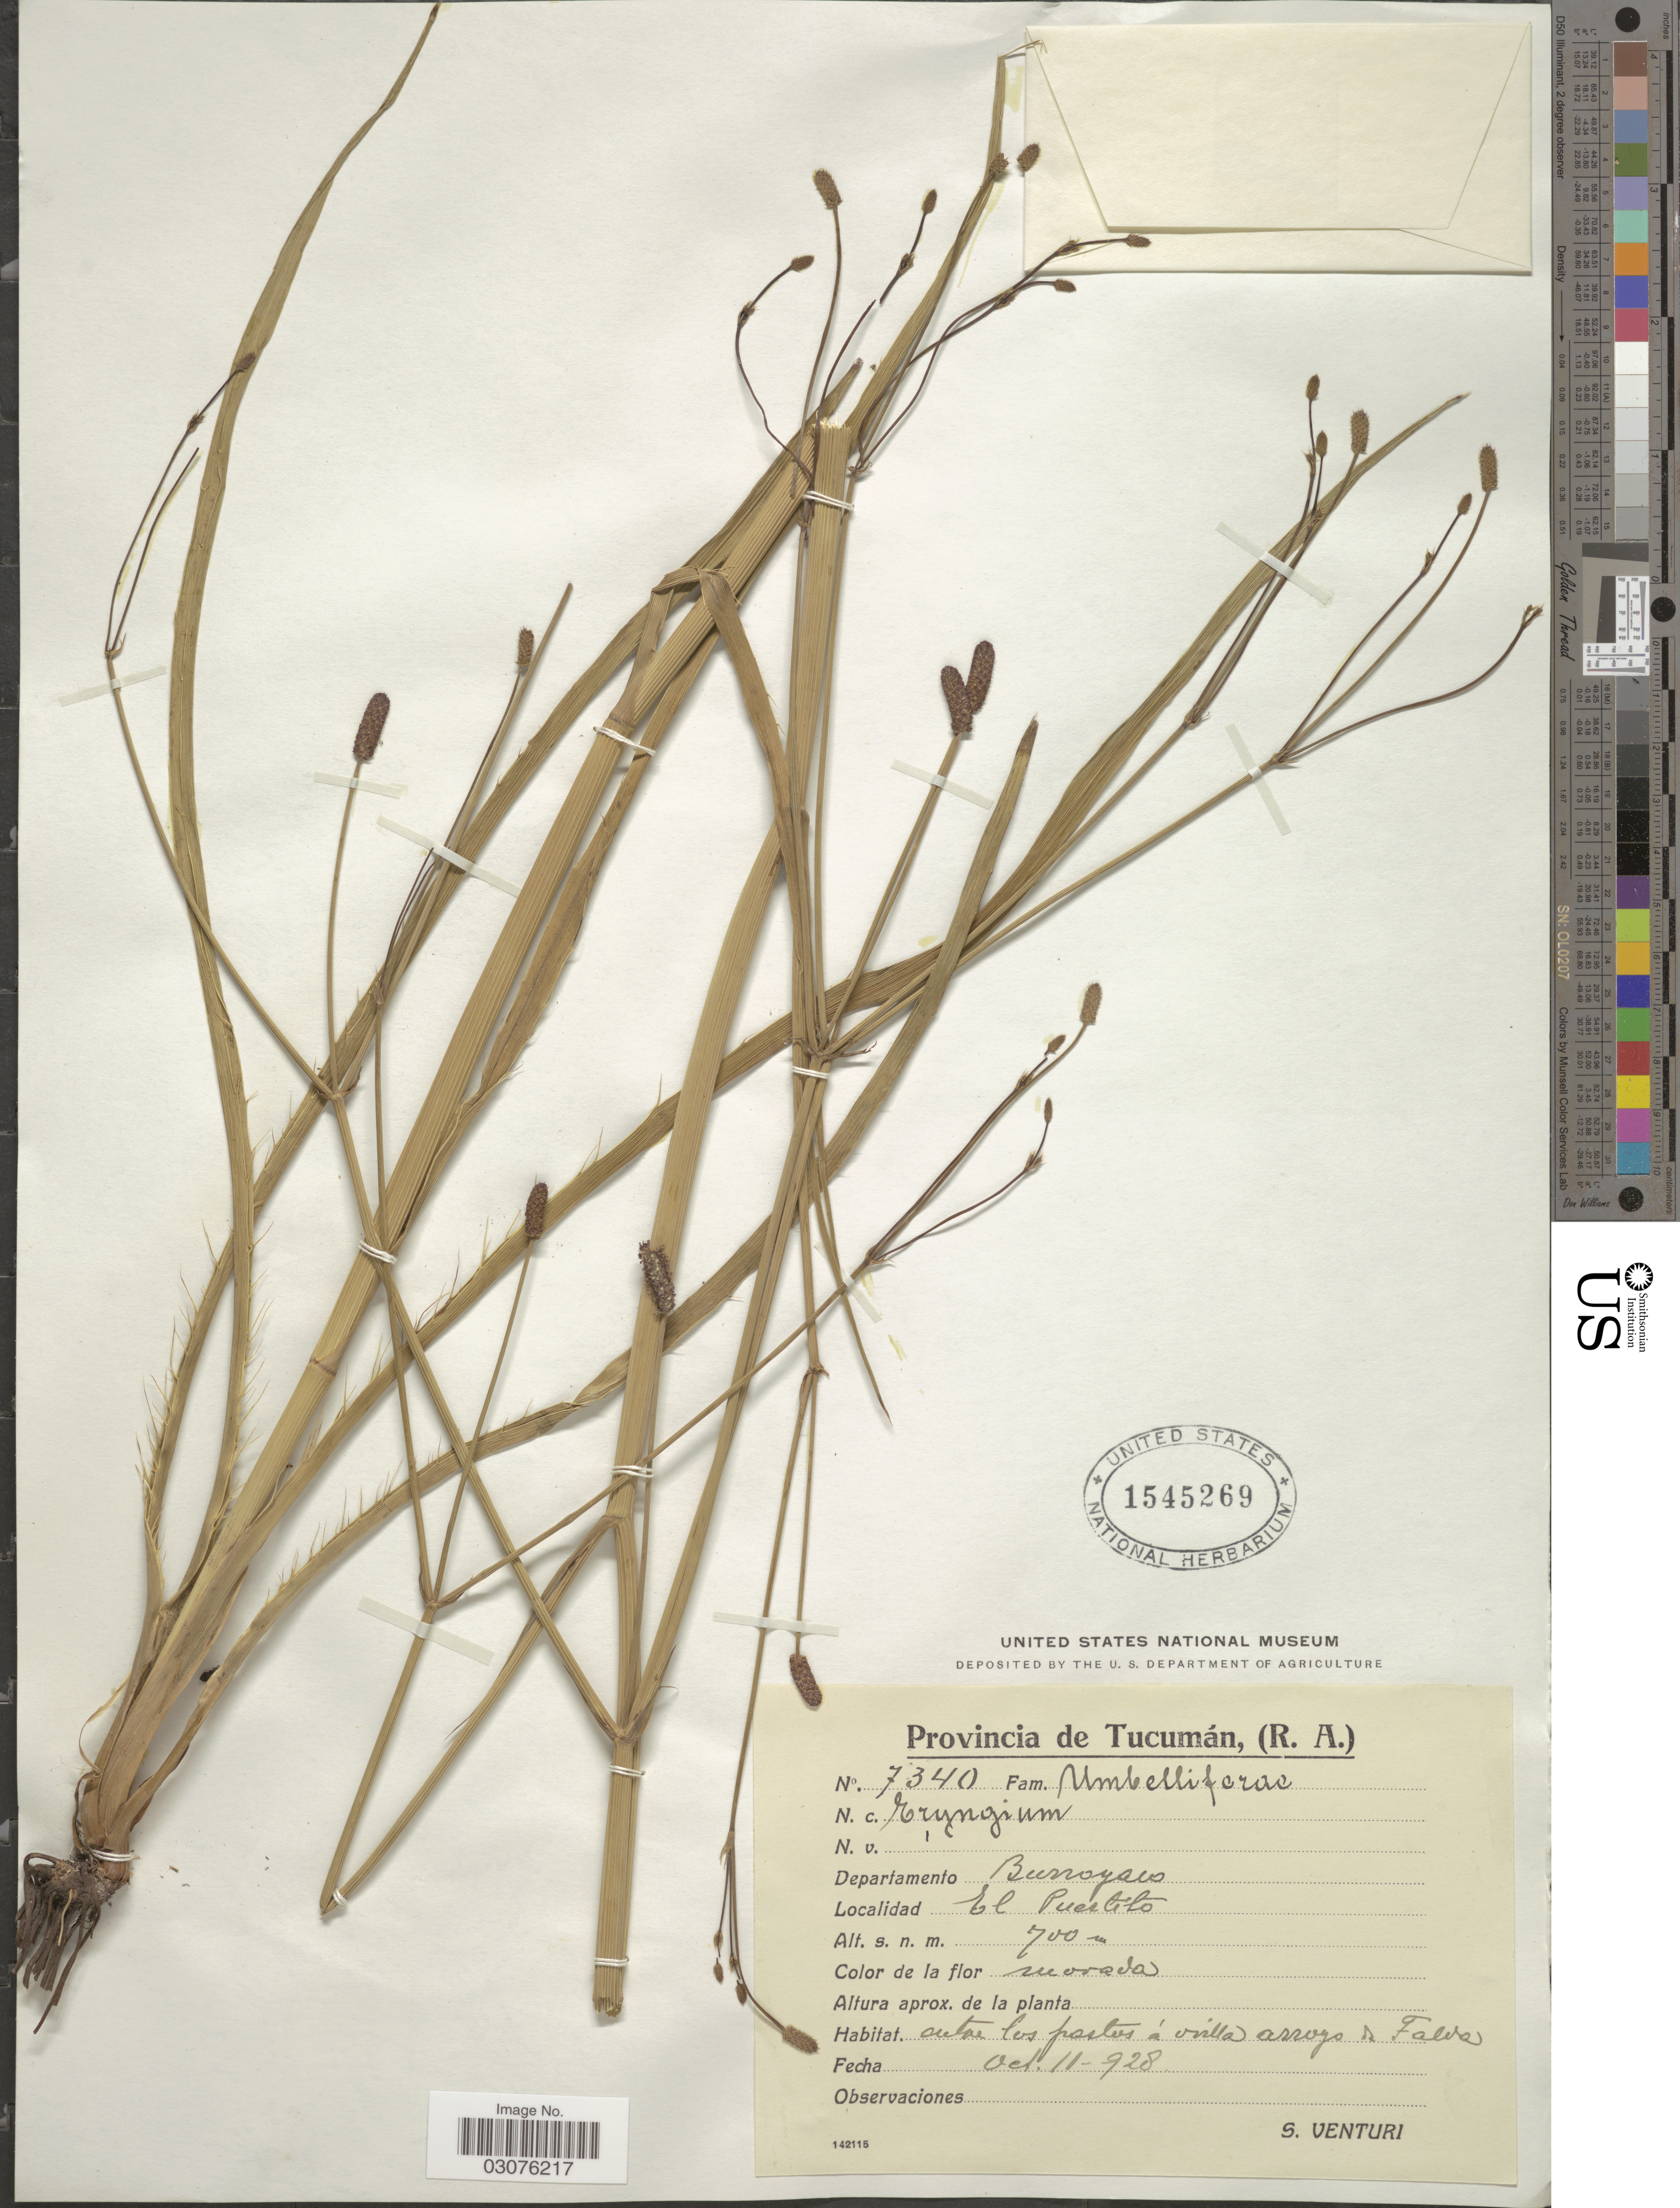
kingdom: Plantae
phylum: Tracheophyta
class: Magnoliopsida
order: Apiales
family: Apiaceae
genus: Eryngium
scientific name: Eryngium ebracteatum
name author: Lam.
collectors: S. Venturi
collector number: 7340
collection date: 1928-10-11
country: Argentina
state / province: Tucuman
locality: Departamento Burruyaco. El Puertito.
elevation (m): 700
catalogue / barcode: US 1545269